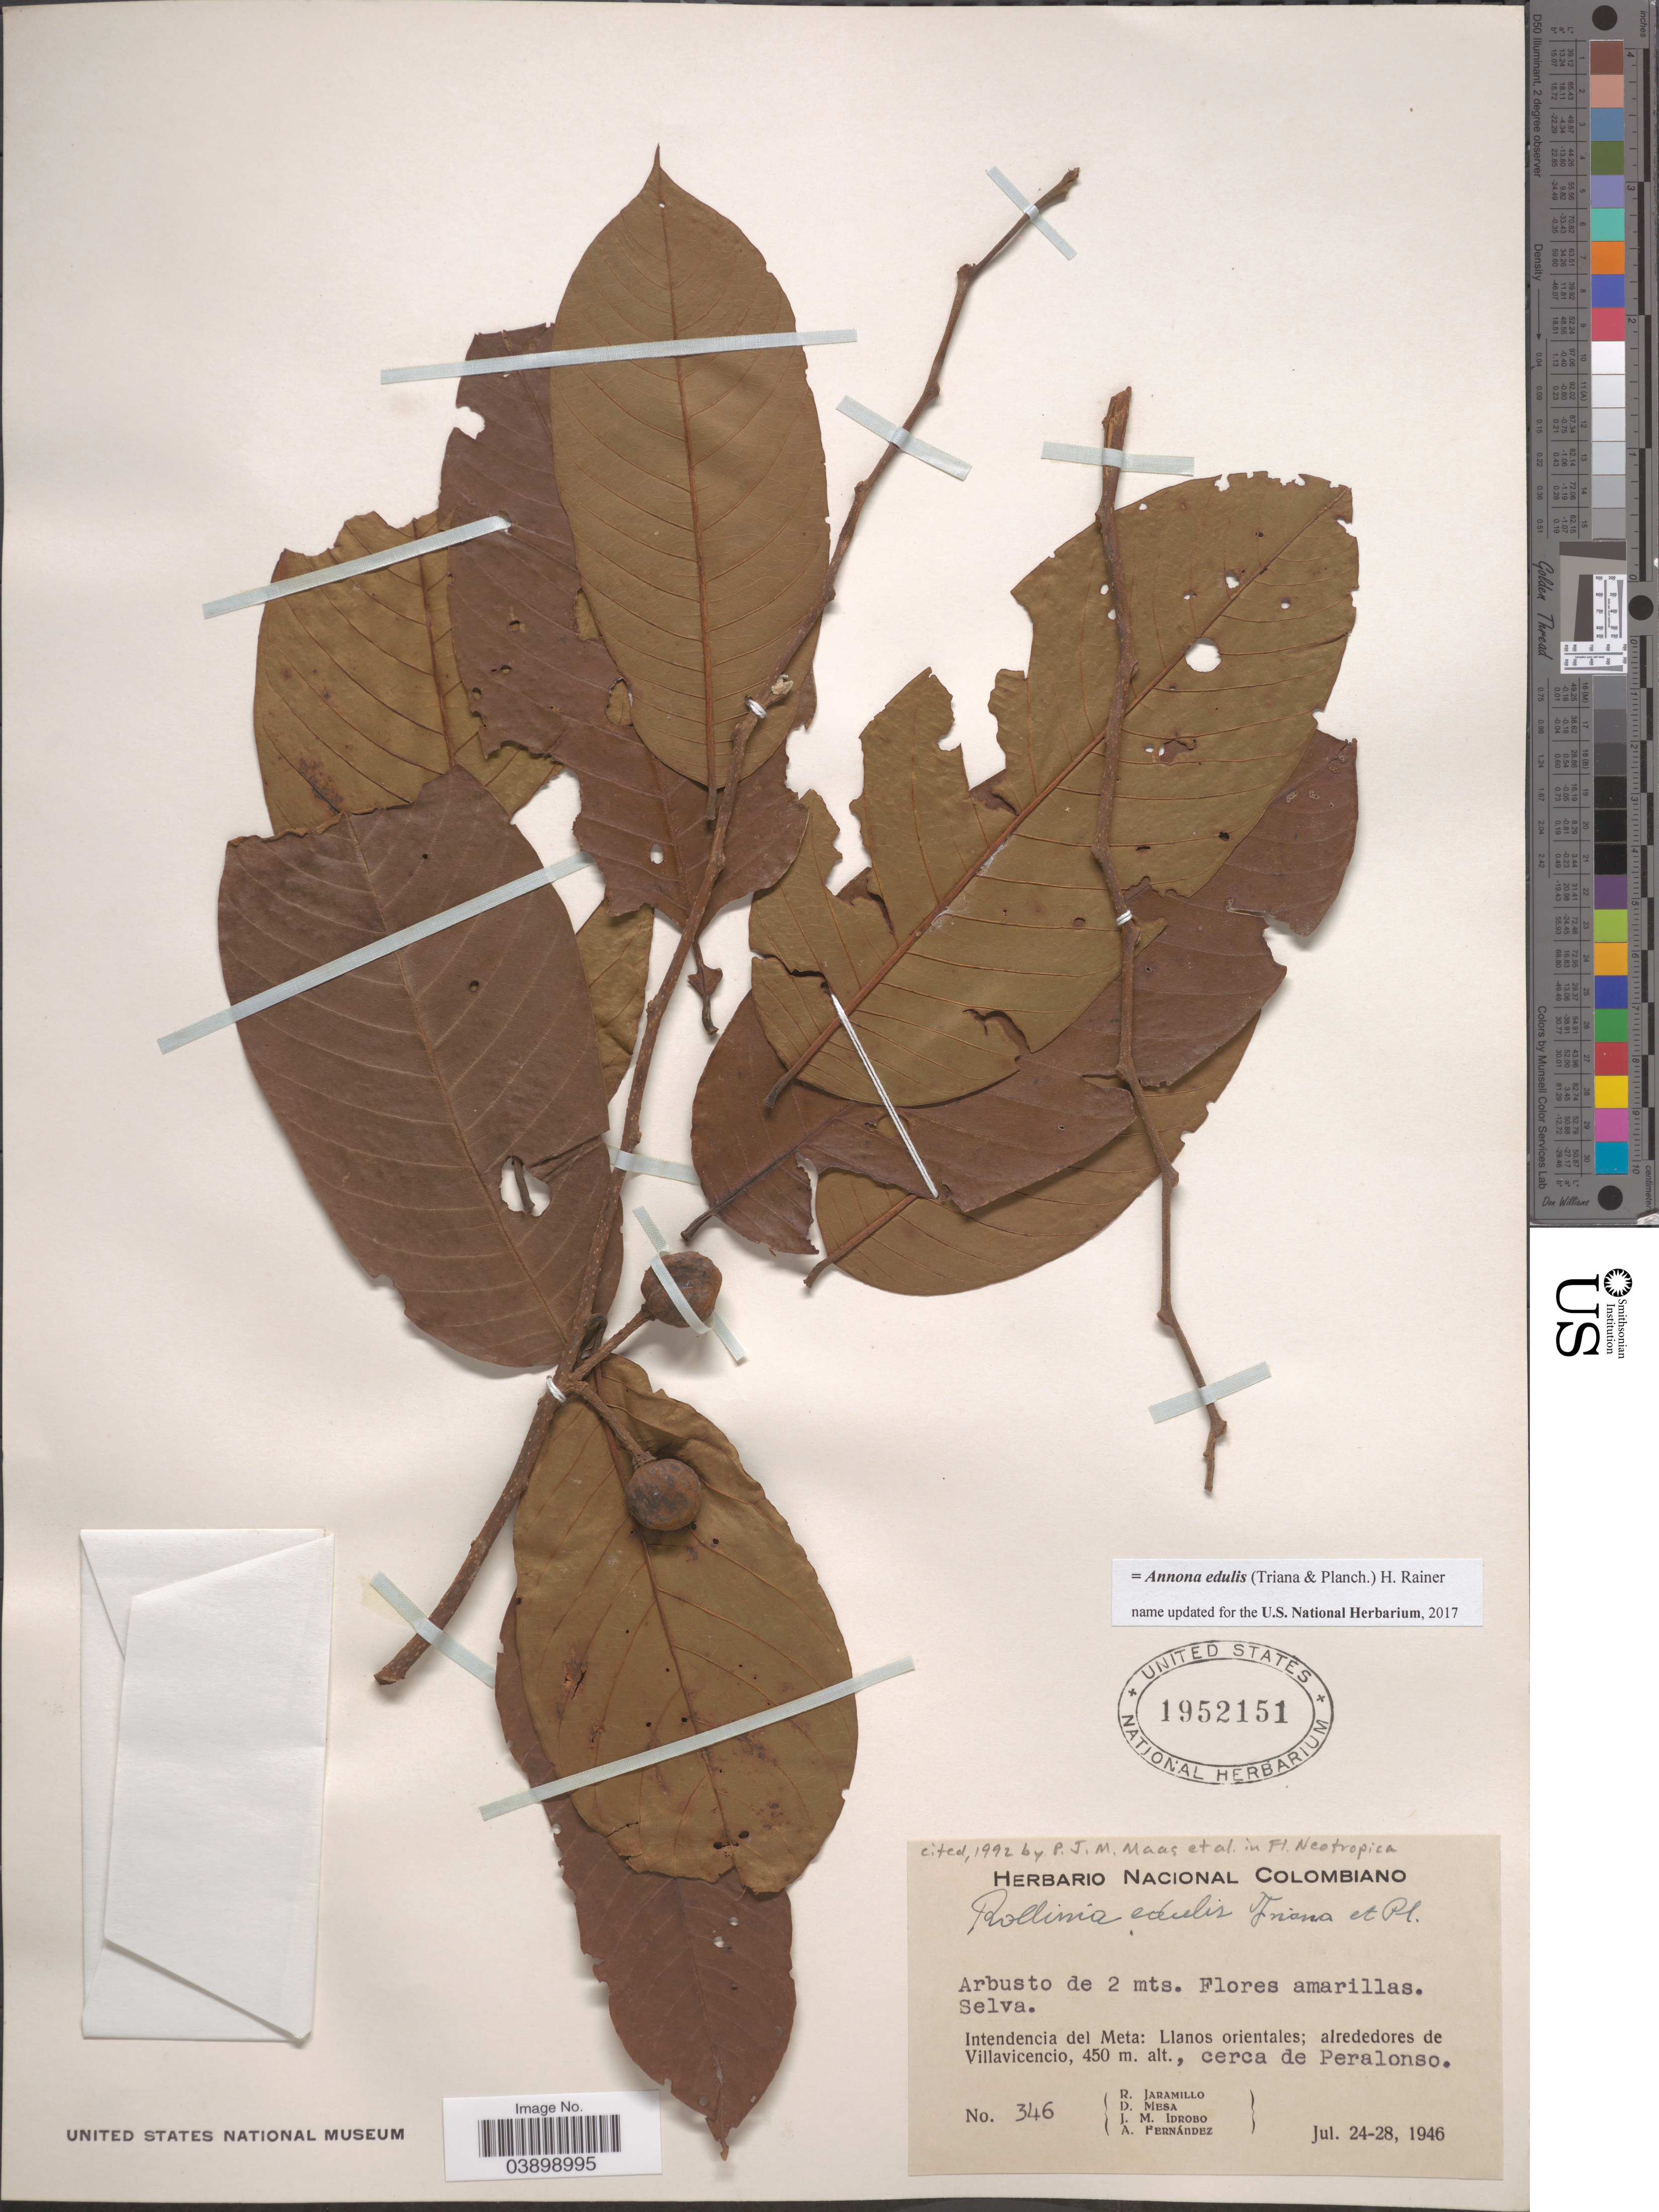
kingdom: Plantae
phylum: Tracheophyta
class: Magnoliopsida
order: Magnoliales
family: Annonaceae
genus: Annona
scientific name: Annona edulis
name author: (Triana & Planch.) H. Rainer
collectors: R. Jaramillo, D. Mesa, J. M. Idrobo & A. Fernández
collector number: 346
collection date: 1946-07-24/1946-07-28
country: Colombia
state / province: Meta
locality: Intendencia del Meta: Llanos orientales; alrededores de Villavicencio, cerca de Peralonso.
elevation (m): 450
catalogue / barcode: US 1952151